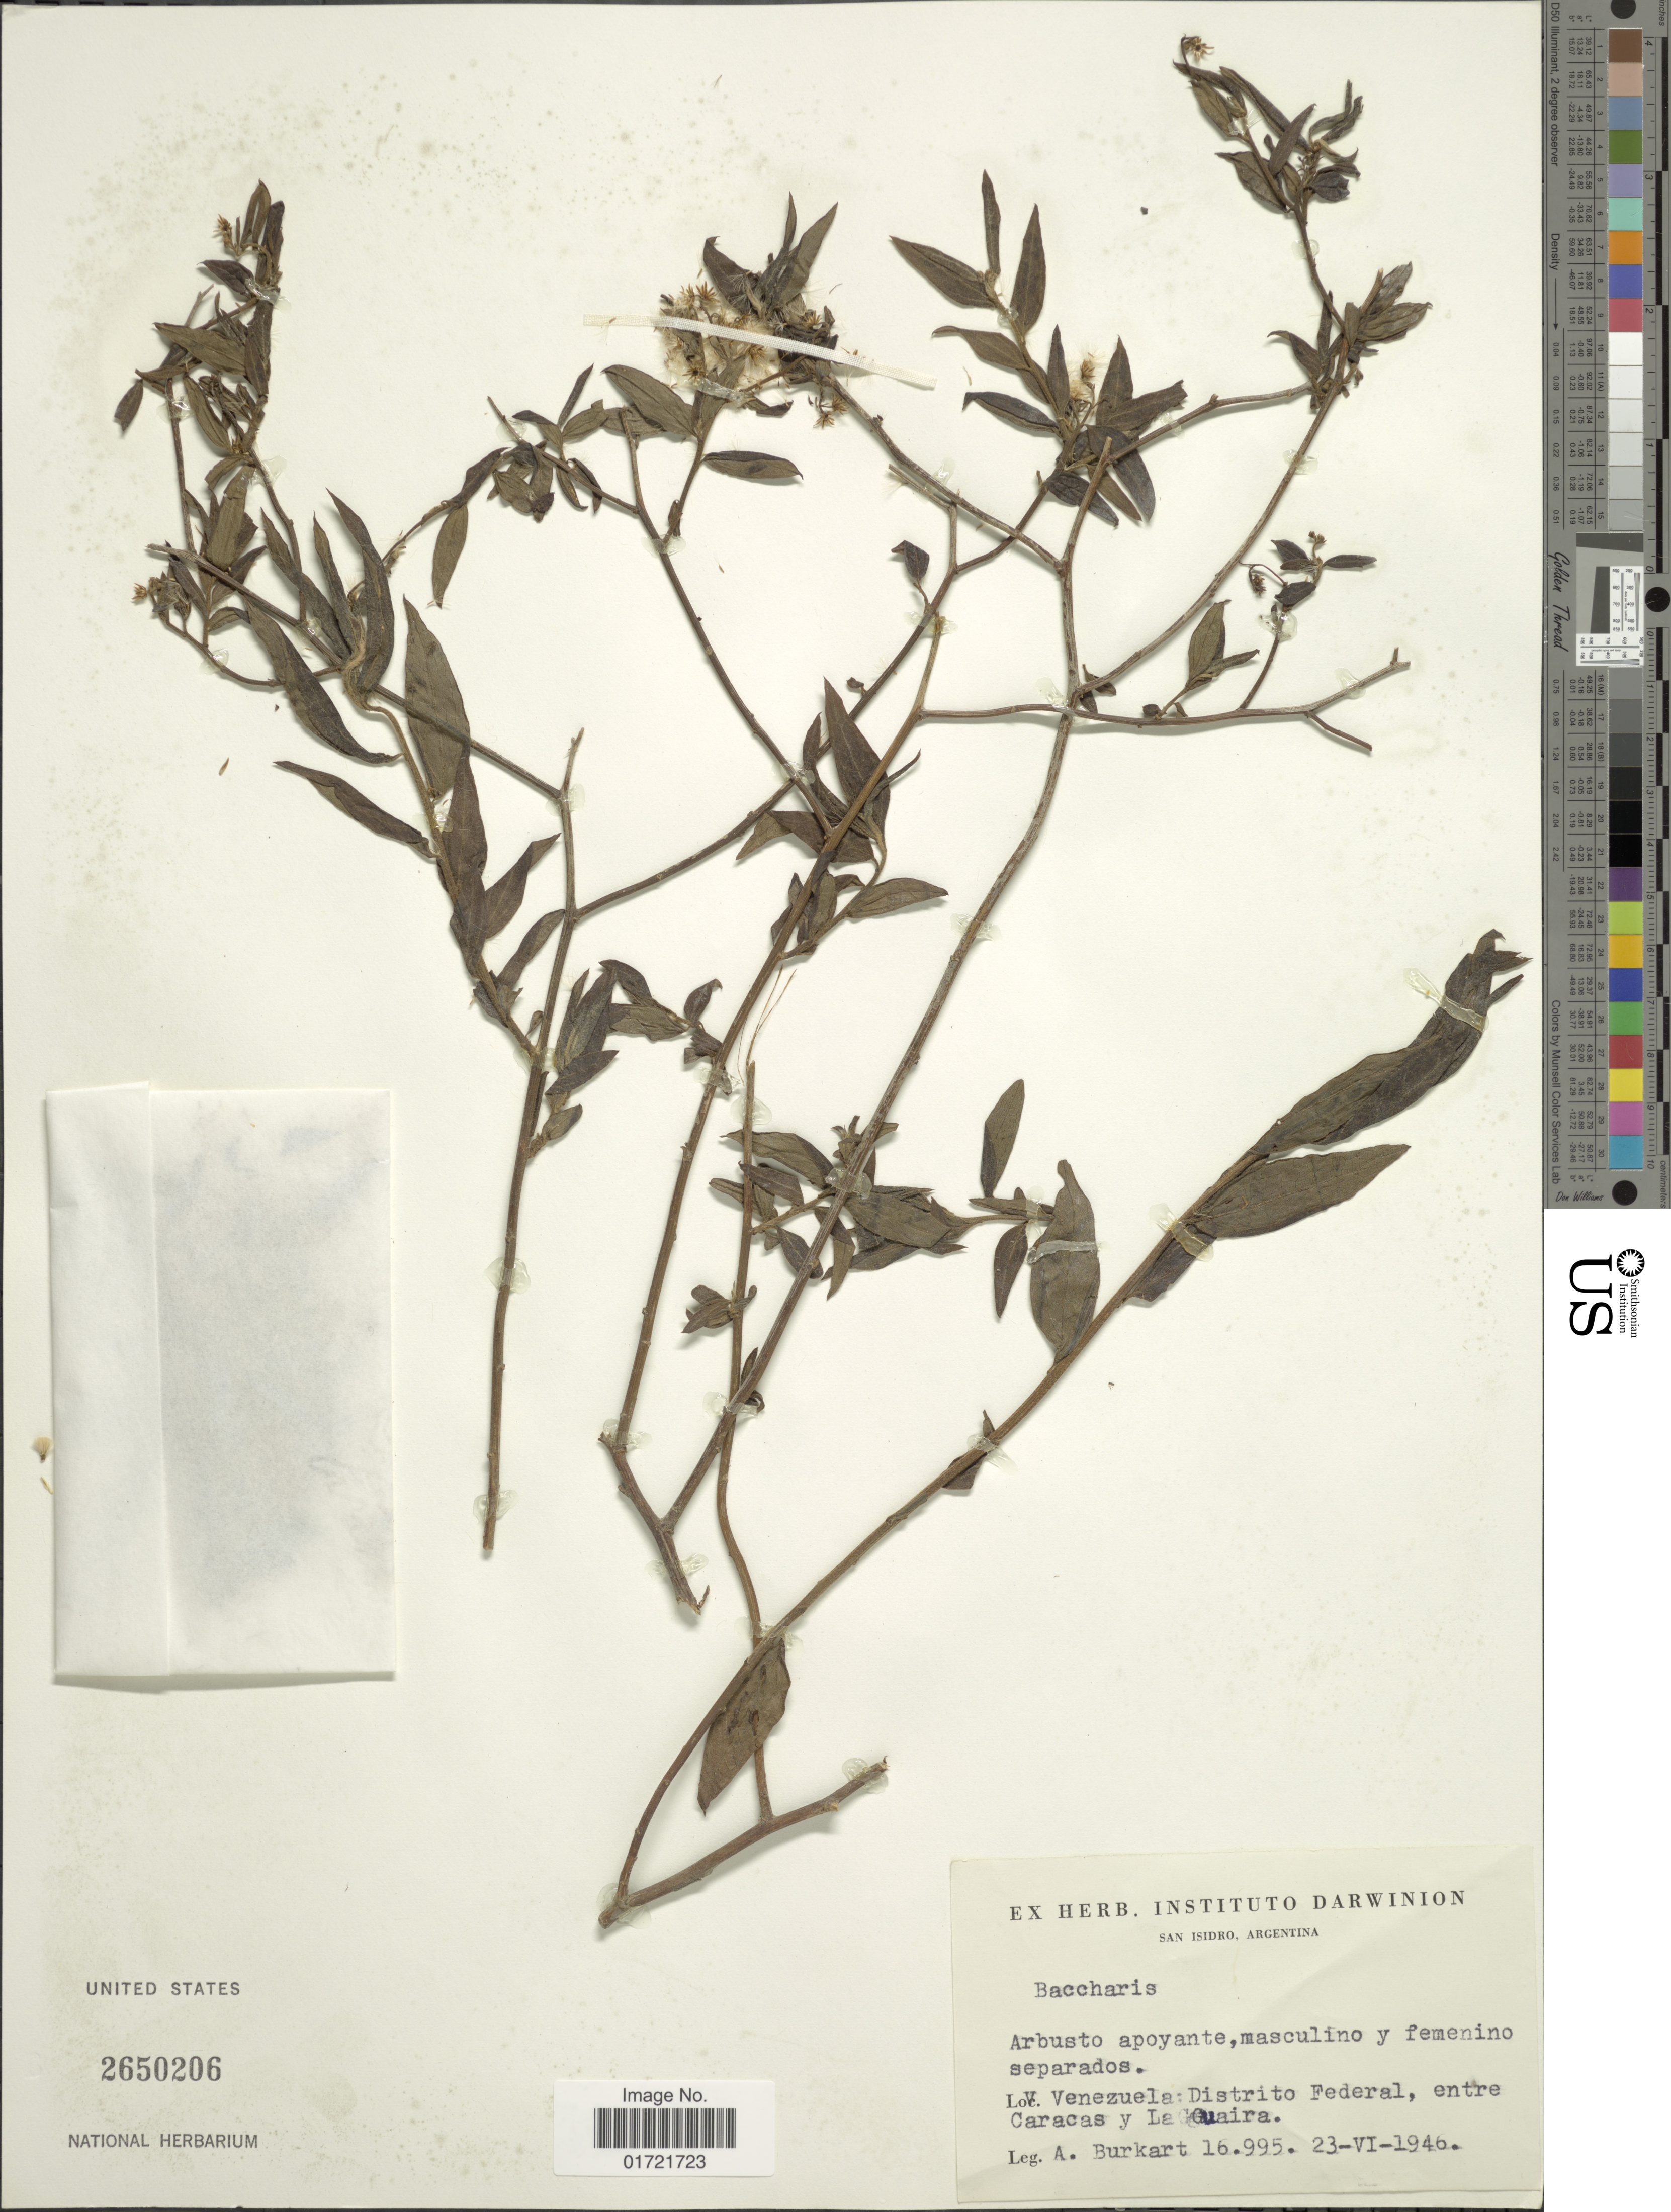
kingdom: Plantae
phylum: Tracheophyta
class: Magnoliopsida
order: Asterales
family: Asteraceae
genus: Baccharis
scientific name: Baccharis sp.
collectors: A. E. Burkart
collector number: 16995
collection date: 1946-06-23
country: Venezuela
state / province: Distrito Federal / Vargas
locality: entre Caracas y La Guaira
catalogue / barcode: US 2650206